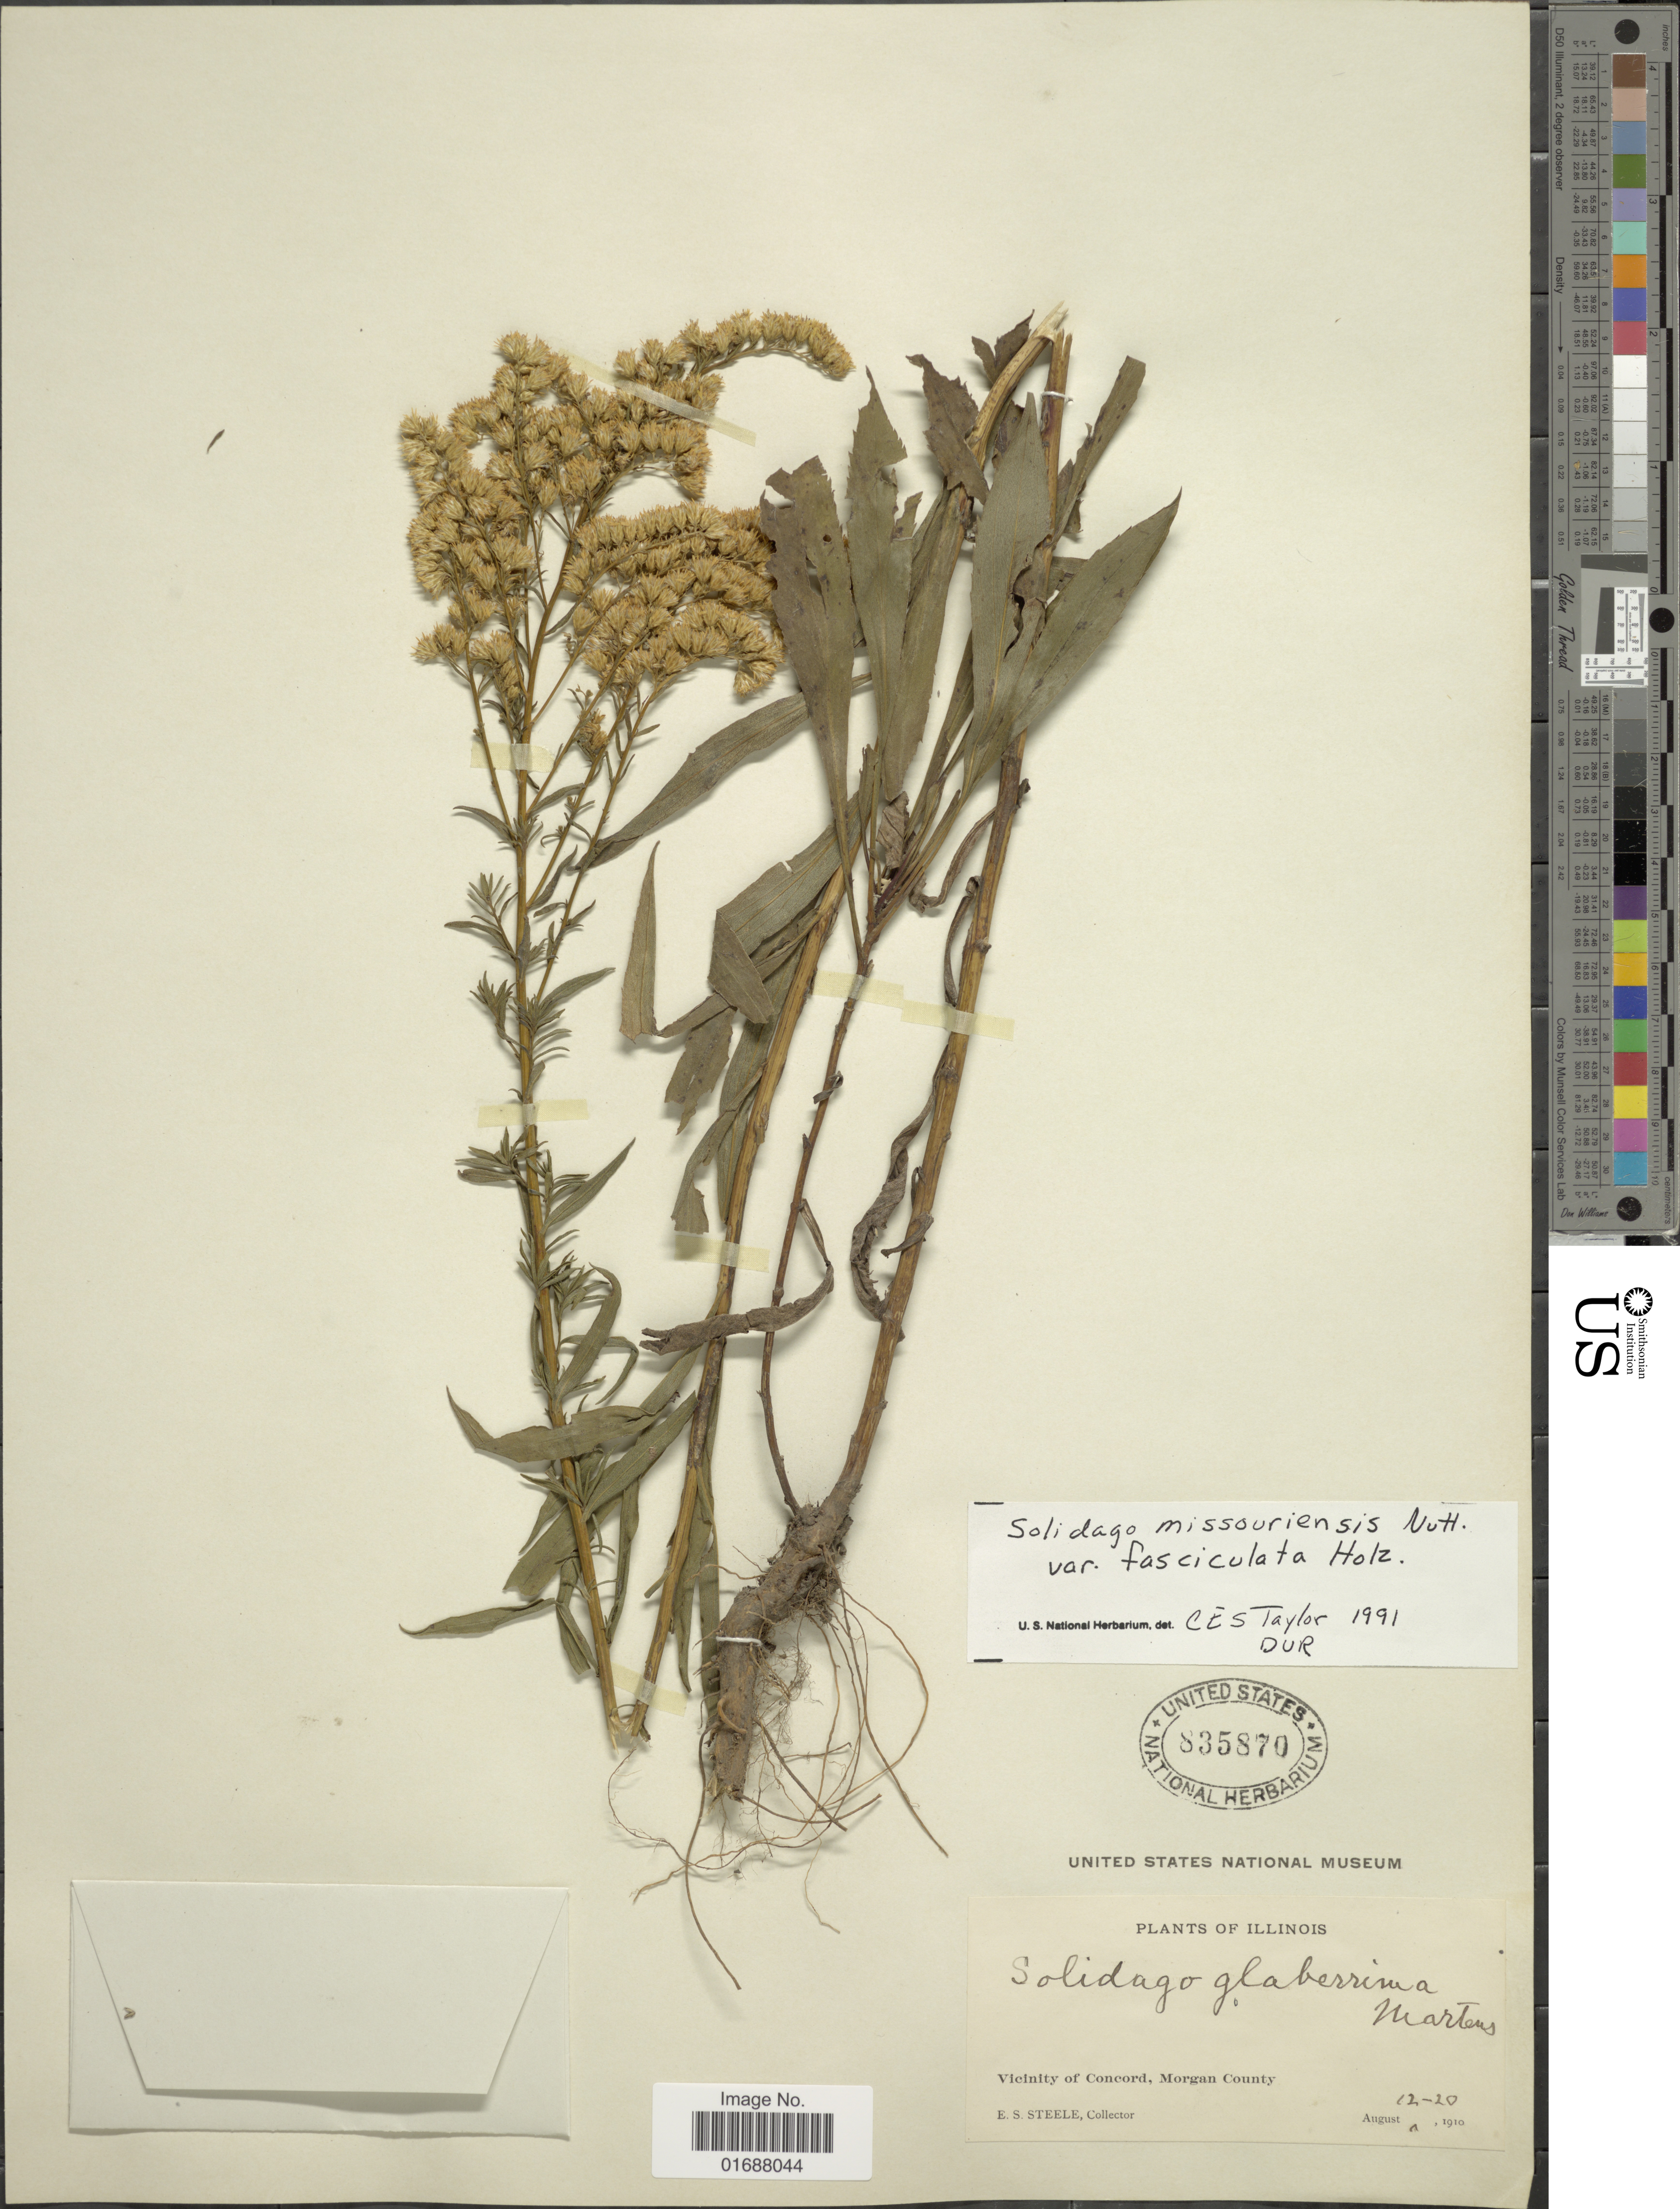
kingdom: Plantae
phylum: Tracheophyta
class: Magnoliopsida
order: Asterales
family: Asteraceae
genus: Solidago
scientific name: Solidago missouriensis var. fasciculata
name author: Holz.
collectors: E. Steele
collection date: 1910-08-12/1910-08-20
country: United States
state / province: Illinois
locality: Vicinity of Concord, Morgan County.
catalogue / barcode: US 835870